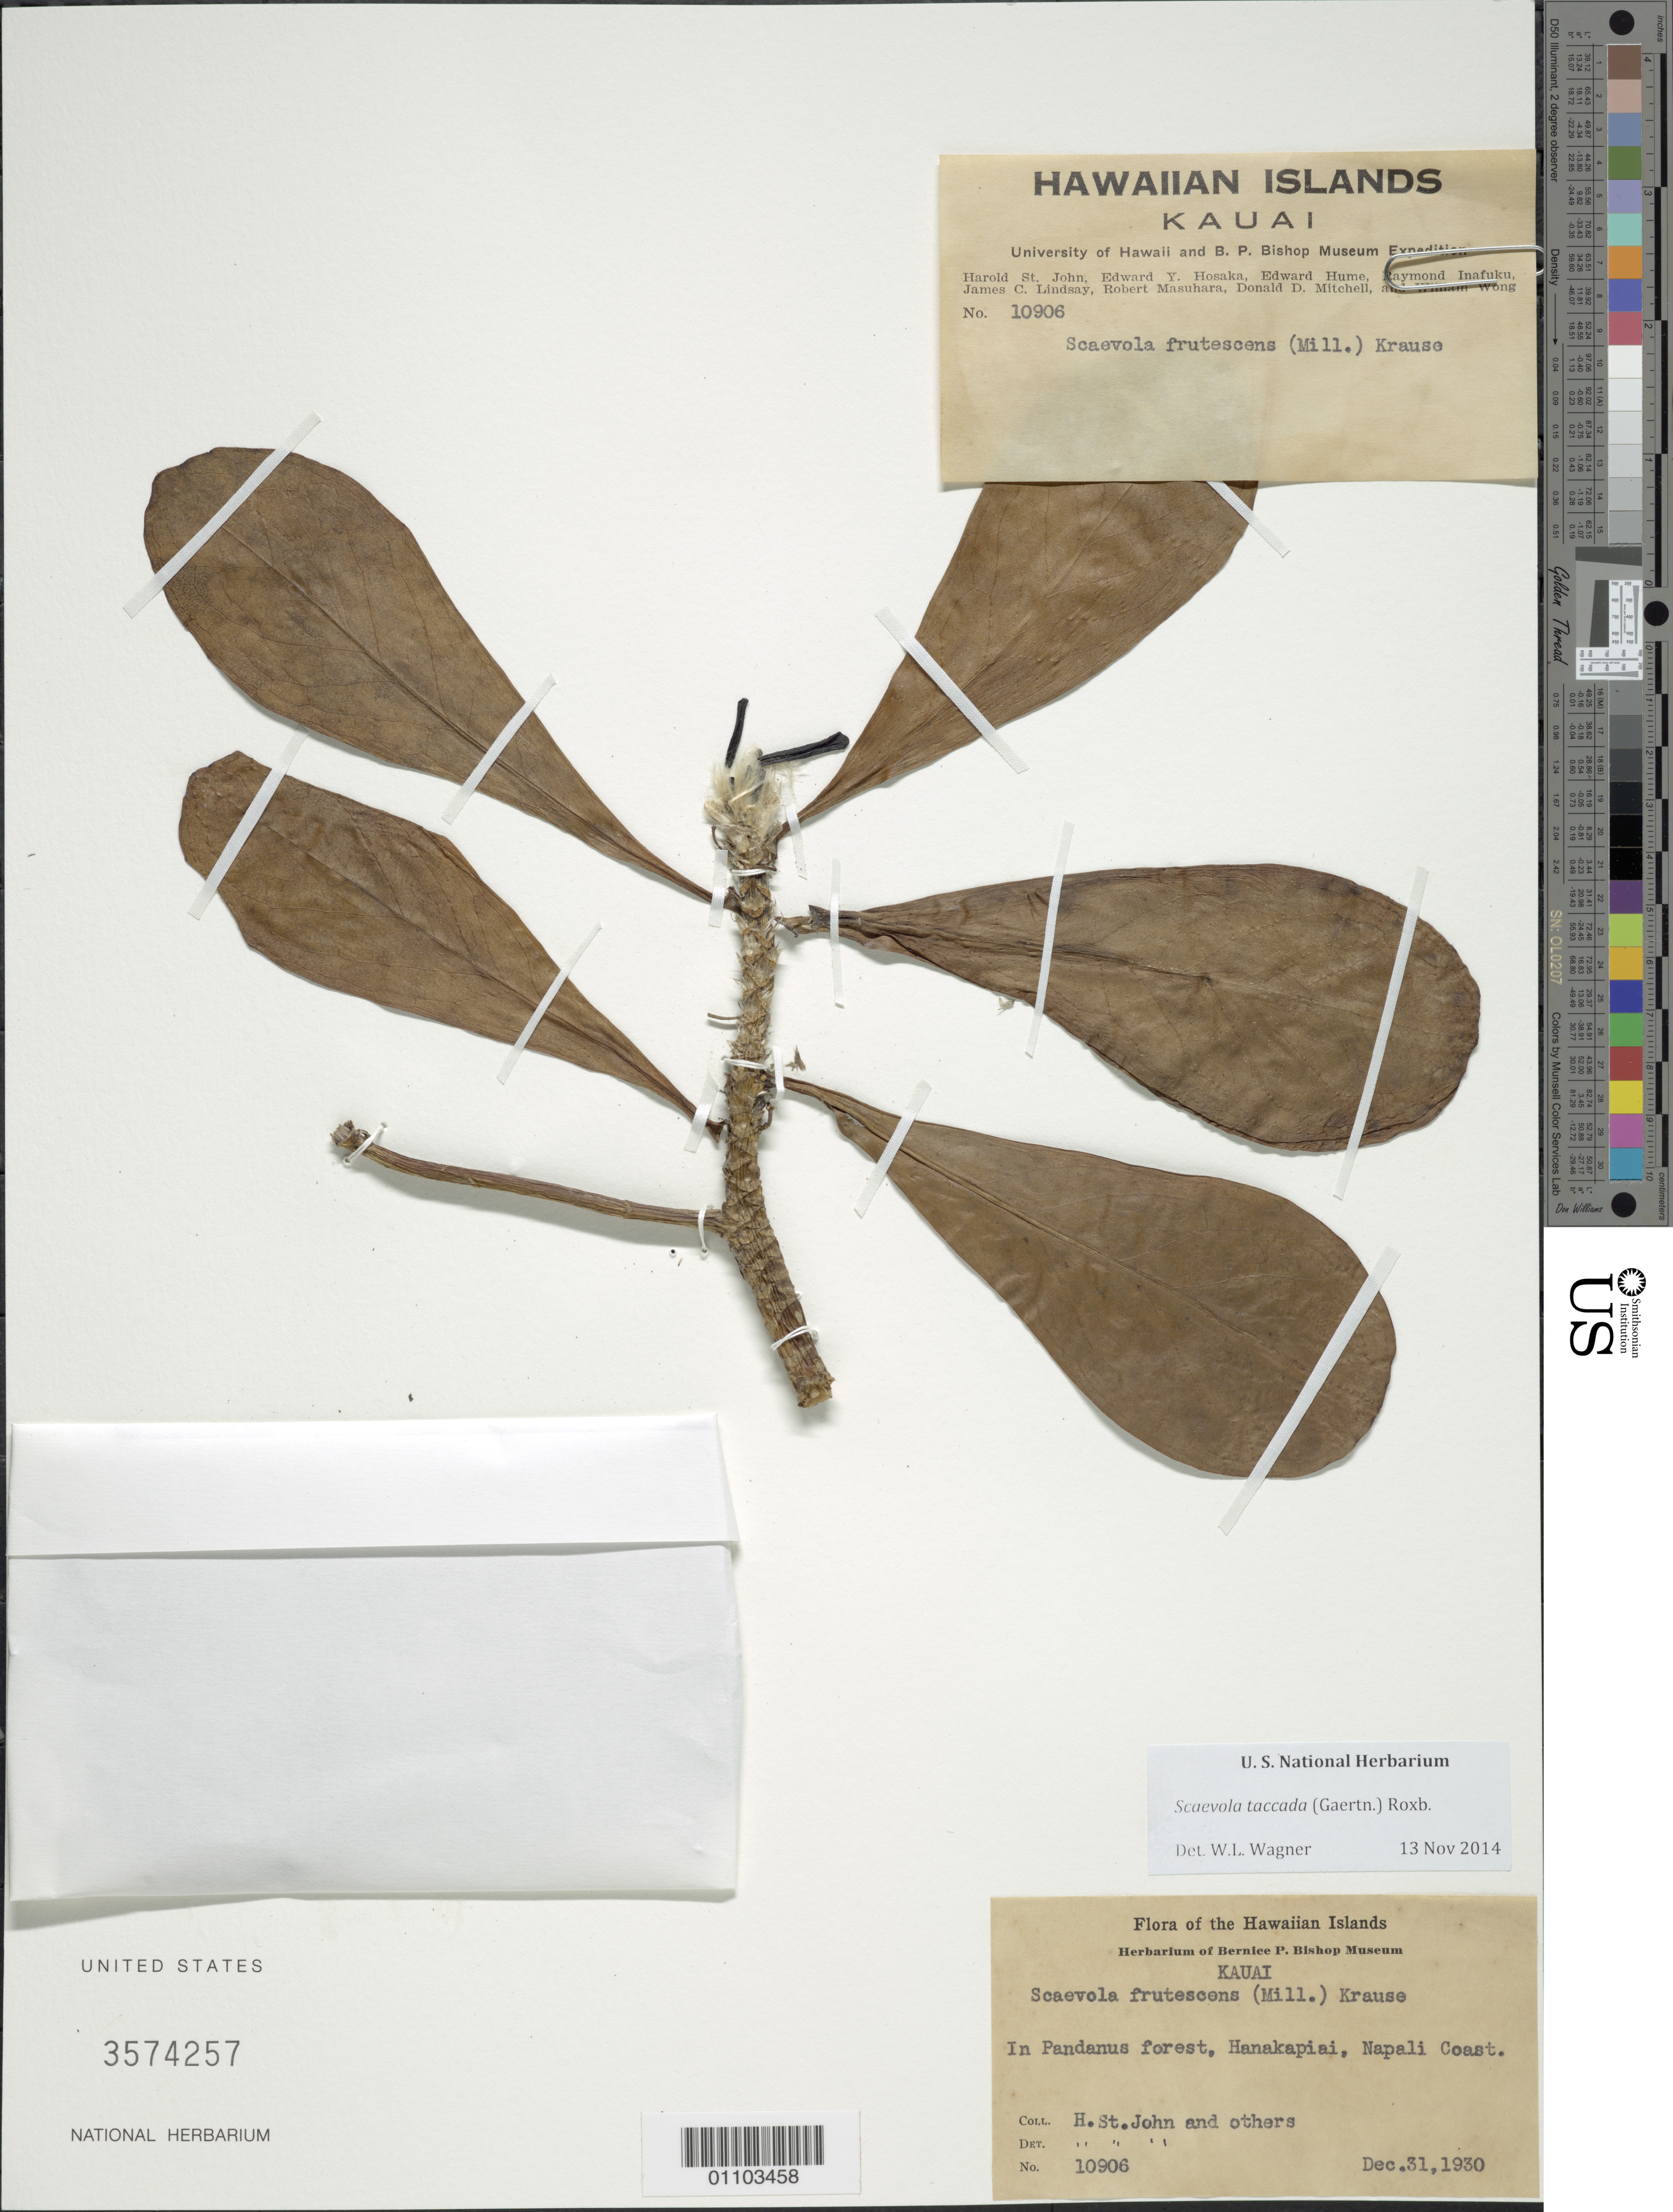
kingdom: Plantae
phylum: Tracheophyta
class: Magnoliopsida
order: Asterales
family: Goodeniaceae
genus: Scaevola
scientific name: Scaevola taccada var. taccada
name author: (Gaertn.) Roxb.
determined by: Wagner, W. L., (BOT), Smithsonian Institution - National Museum of Natural History (UNITED STATES)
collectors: H. St. John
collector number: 10906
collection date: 1930-12-31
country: United States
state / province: Hawaii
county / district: Kauai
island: Kaua'i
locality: Hanakapiai, Napali Coast. In Pandanus forest.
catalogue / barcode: US 3574257